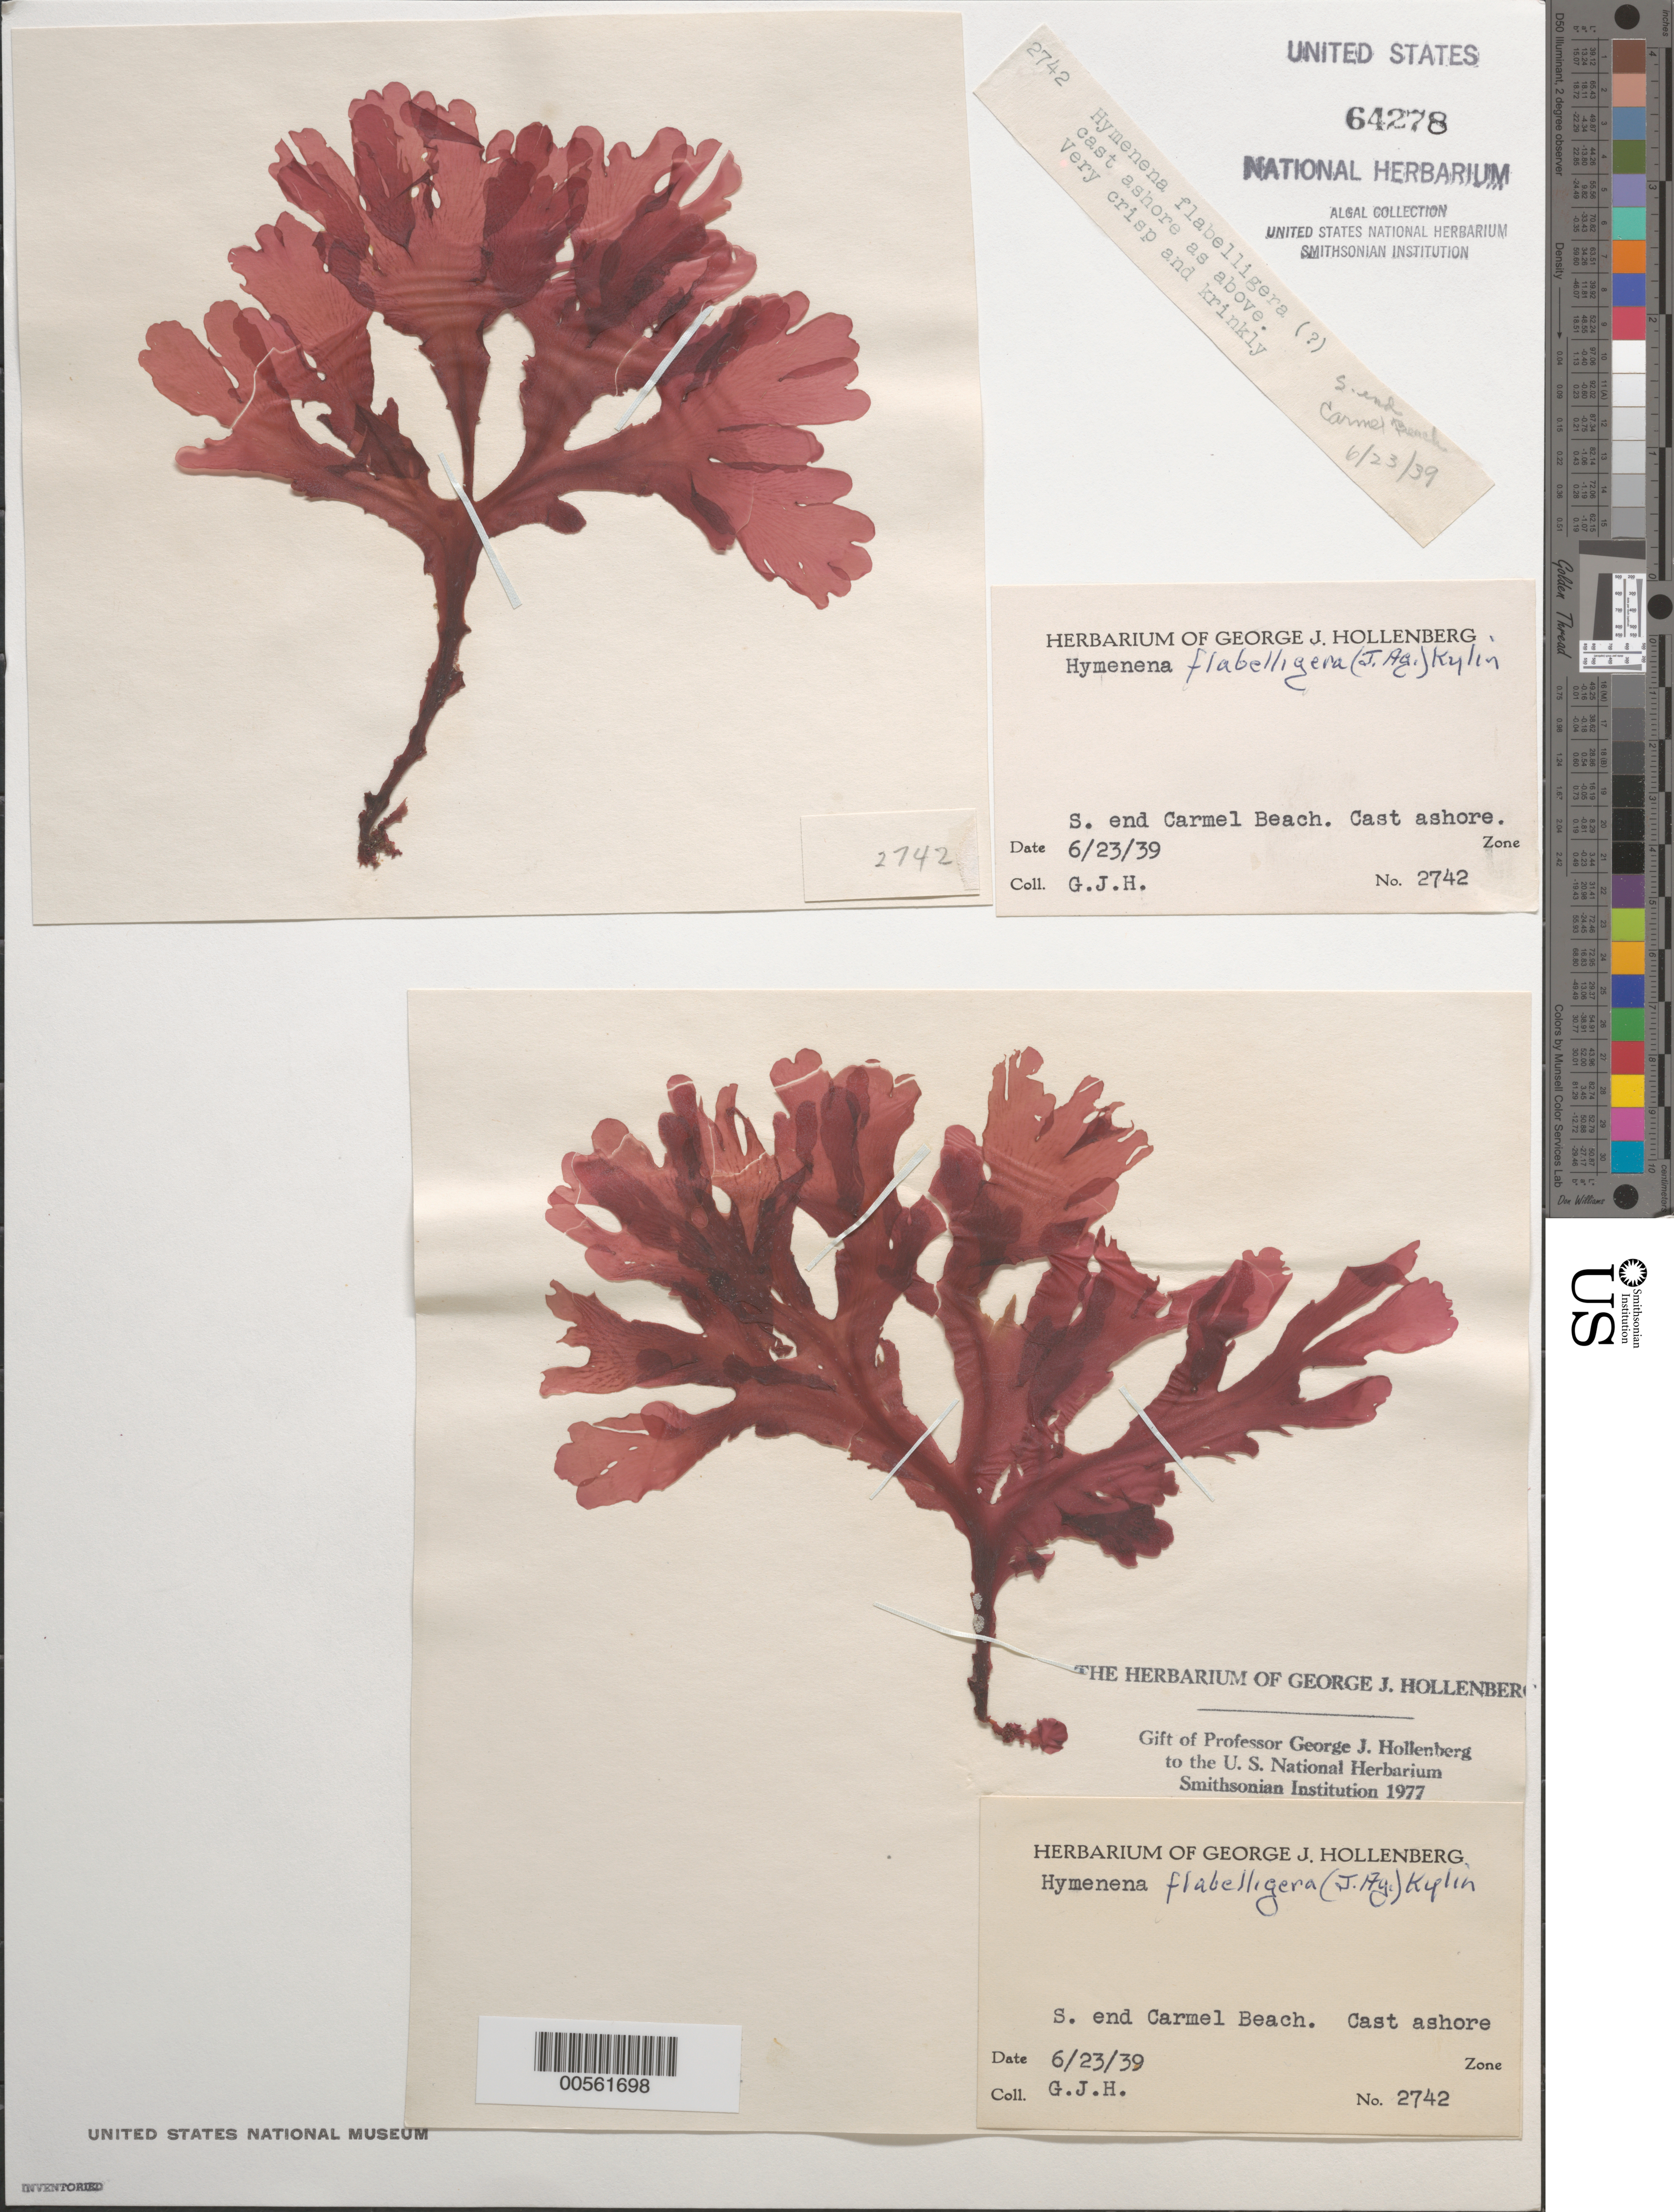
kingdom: Plantae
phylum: Rhodophyta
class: Florideophyceae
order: Ceramiales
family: Delesseriaceae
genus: Hymenena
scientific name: Hymenena flabelligera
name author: (J. Agardh) Kylin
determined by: Hollenberg, George J.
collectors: G. Hollenberg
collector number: GJH 2742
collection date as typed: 23 Jun 1939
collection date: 1939-06-23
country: United States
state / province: California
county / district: Monterey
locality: Carmel Beach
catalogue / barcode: US 64278